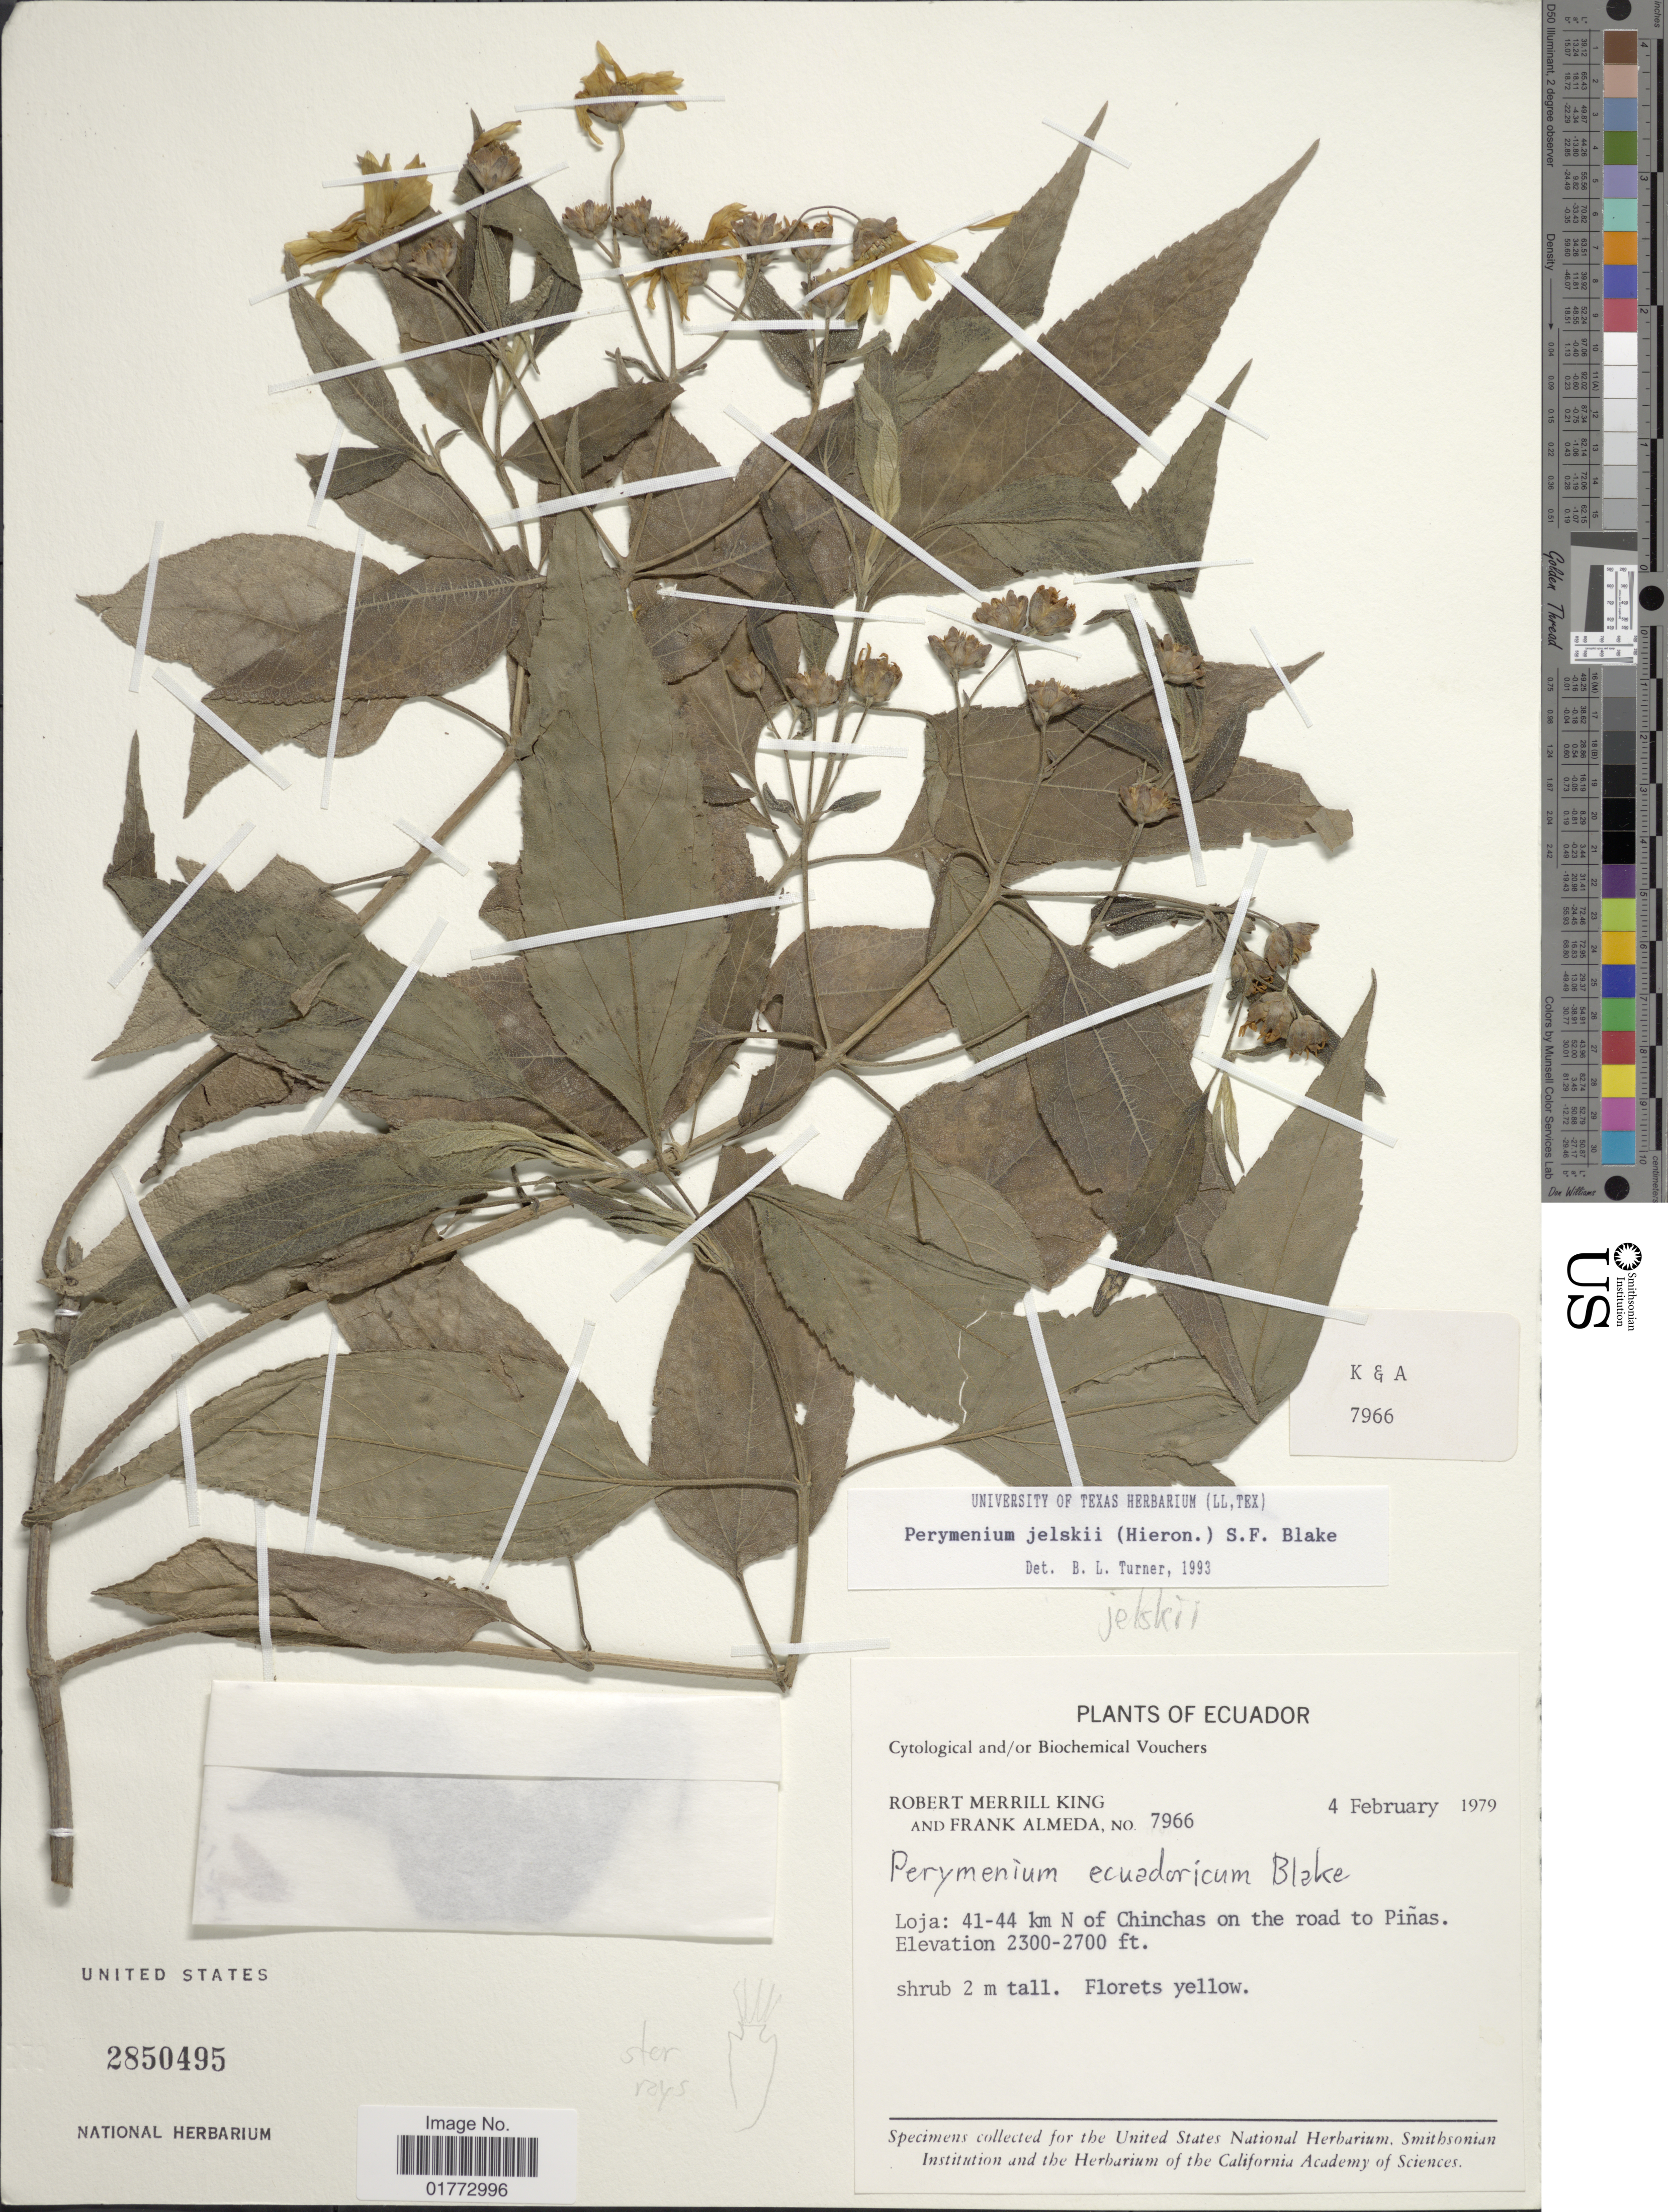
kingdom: Plantae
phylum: Tracheophyta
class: Magnoliopsida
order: Asterales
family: Asteraceae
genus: Steiractinia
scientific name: Steiractinia jelskii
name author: (Hieron.) S.F. Blake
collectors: R. M. King & F. Almeda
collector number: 7966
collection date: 1979-02-04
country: Ecuador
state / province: Loja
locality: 41-44 km N of Chinchas on the road to Pinas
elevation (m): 701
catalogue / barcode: US 2850495